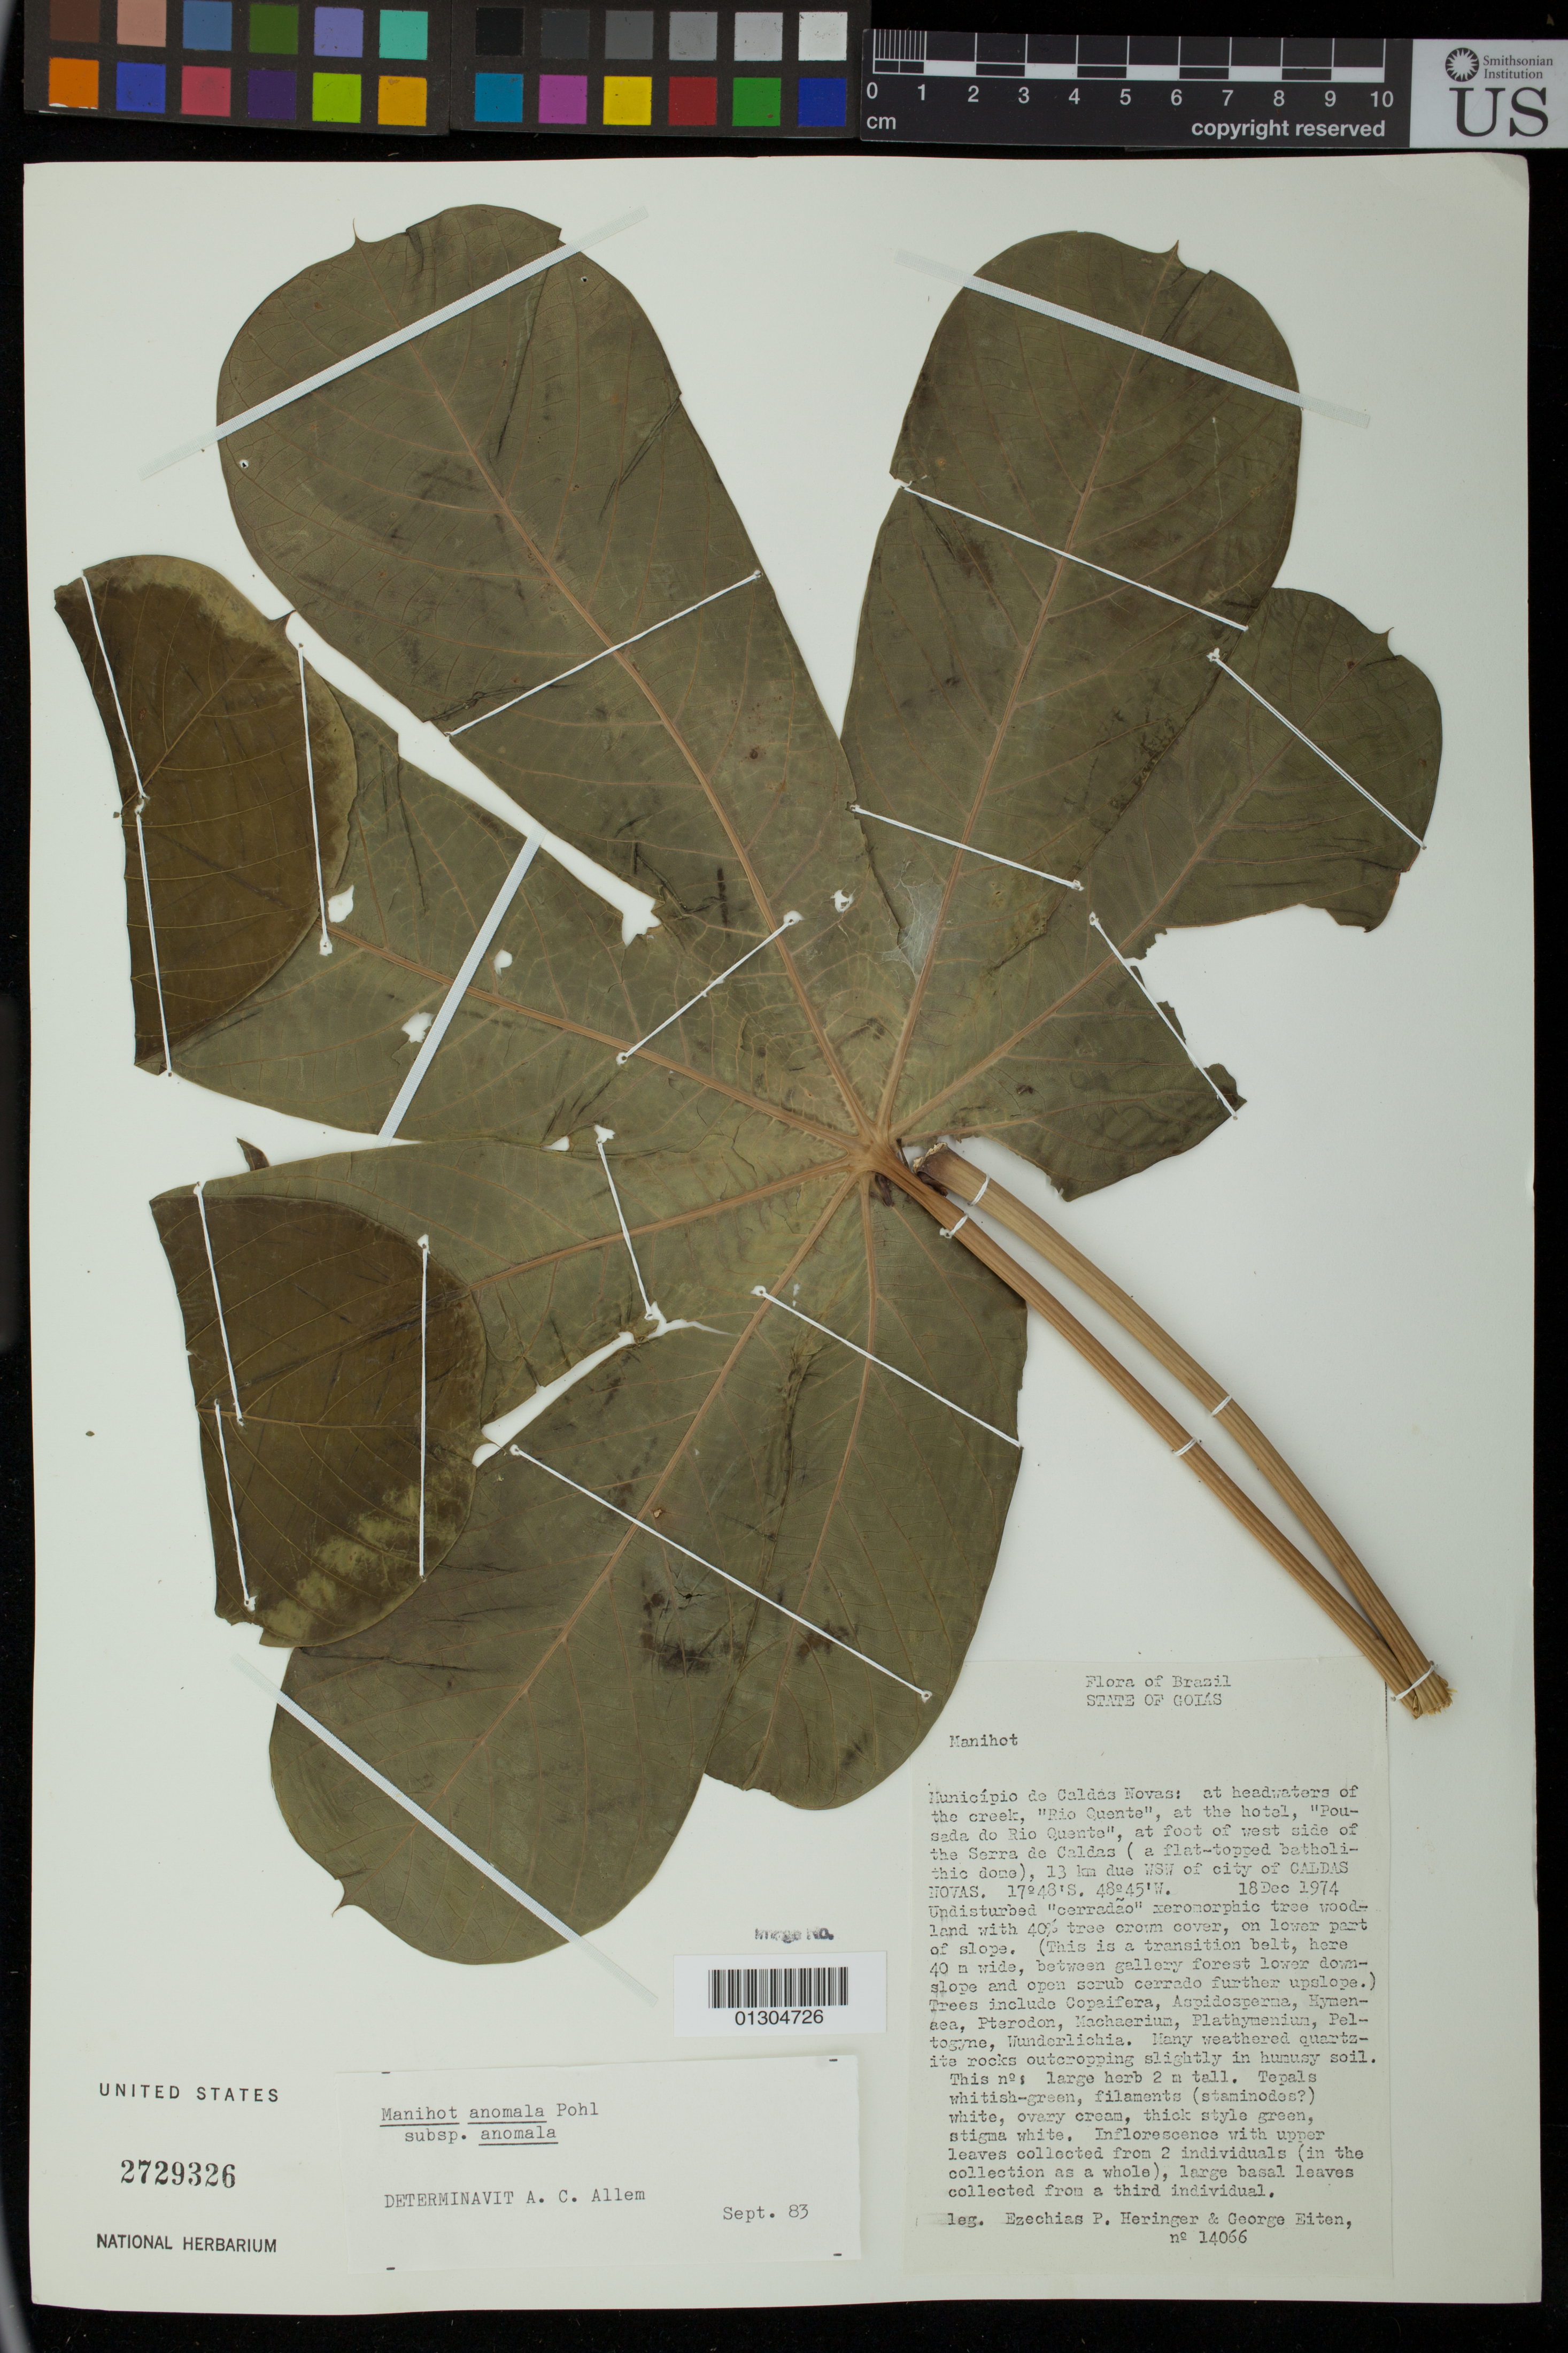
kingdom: Plantae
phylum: Tracheophyta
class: Magnoliopsida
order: Malpighiales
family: Euphorbiaceae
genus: Manihot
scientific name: Manihot glaziovii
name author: Müll. Arg.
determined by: Mendoza, M.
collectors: E. P. Heringer & G. Eiten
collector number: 14066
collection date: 1974-12-18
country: Brazil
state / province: Goias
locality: Caldas Novas - creek Rio Cuente - hotel Pousada do Rio Quente - west side of the Serra de Caldas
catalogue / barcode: US 2729326